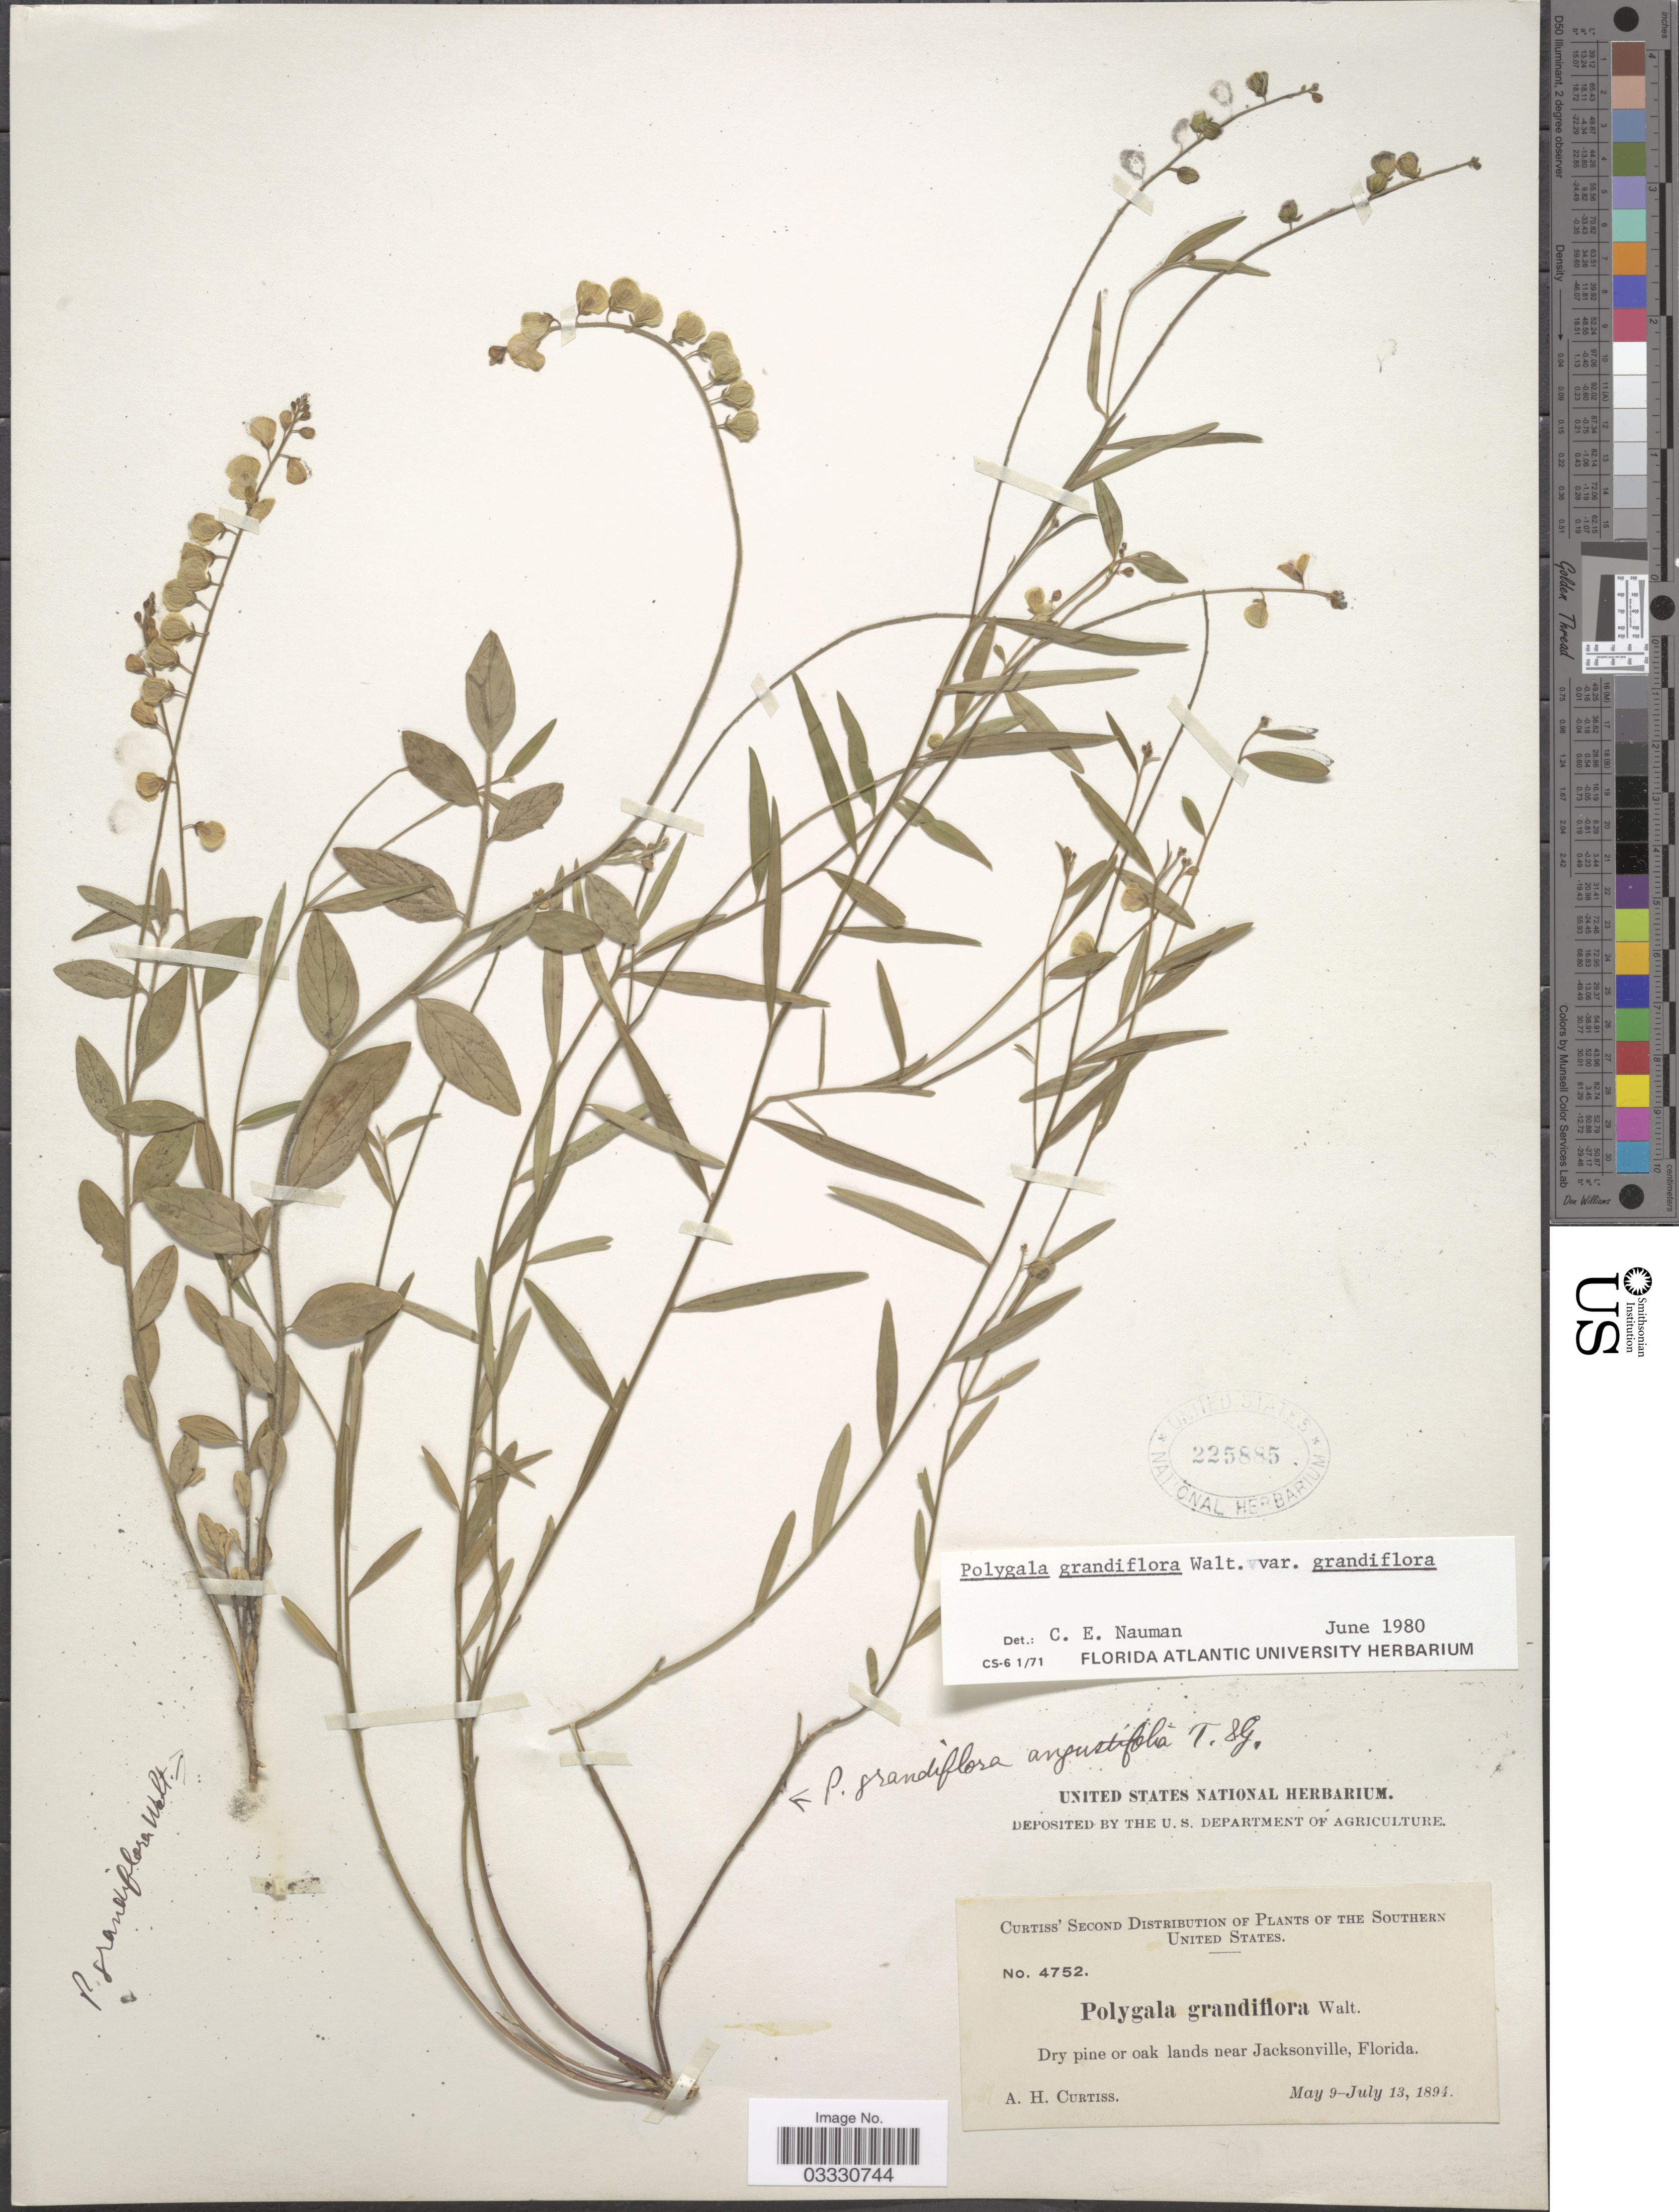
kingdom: Plantae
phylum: Tracheophyta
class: Magnoliopsida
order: Fabales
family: Polygalaceae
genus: Asemeia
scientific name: Asemeia grandiflora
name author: (Walter) Small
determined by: Strong, Mark T., (BOT), Smithsonian Institution - National Museum of Natural History (UNITED STATES)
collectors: A. H. Curtiss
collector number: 4752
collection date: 1894-05-09/1894-07-13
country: United States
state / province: Florida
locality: The Southern United States. Dry pine or oak lands near Jacksonville.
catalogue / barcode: US 225885